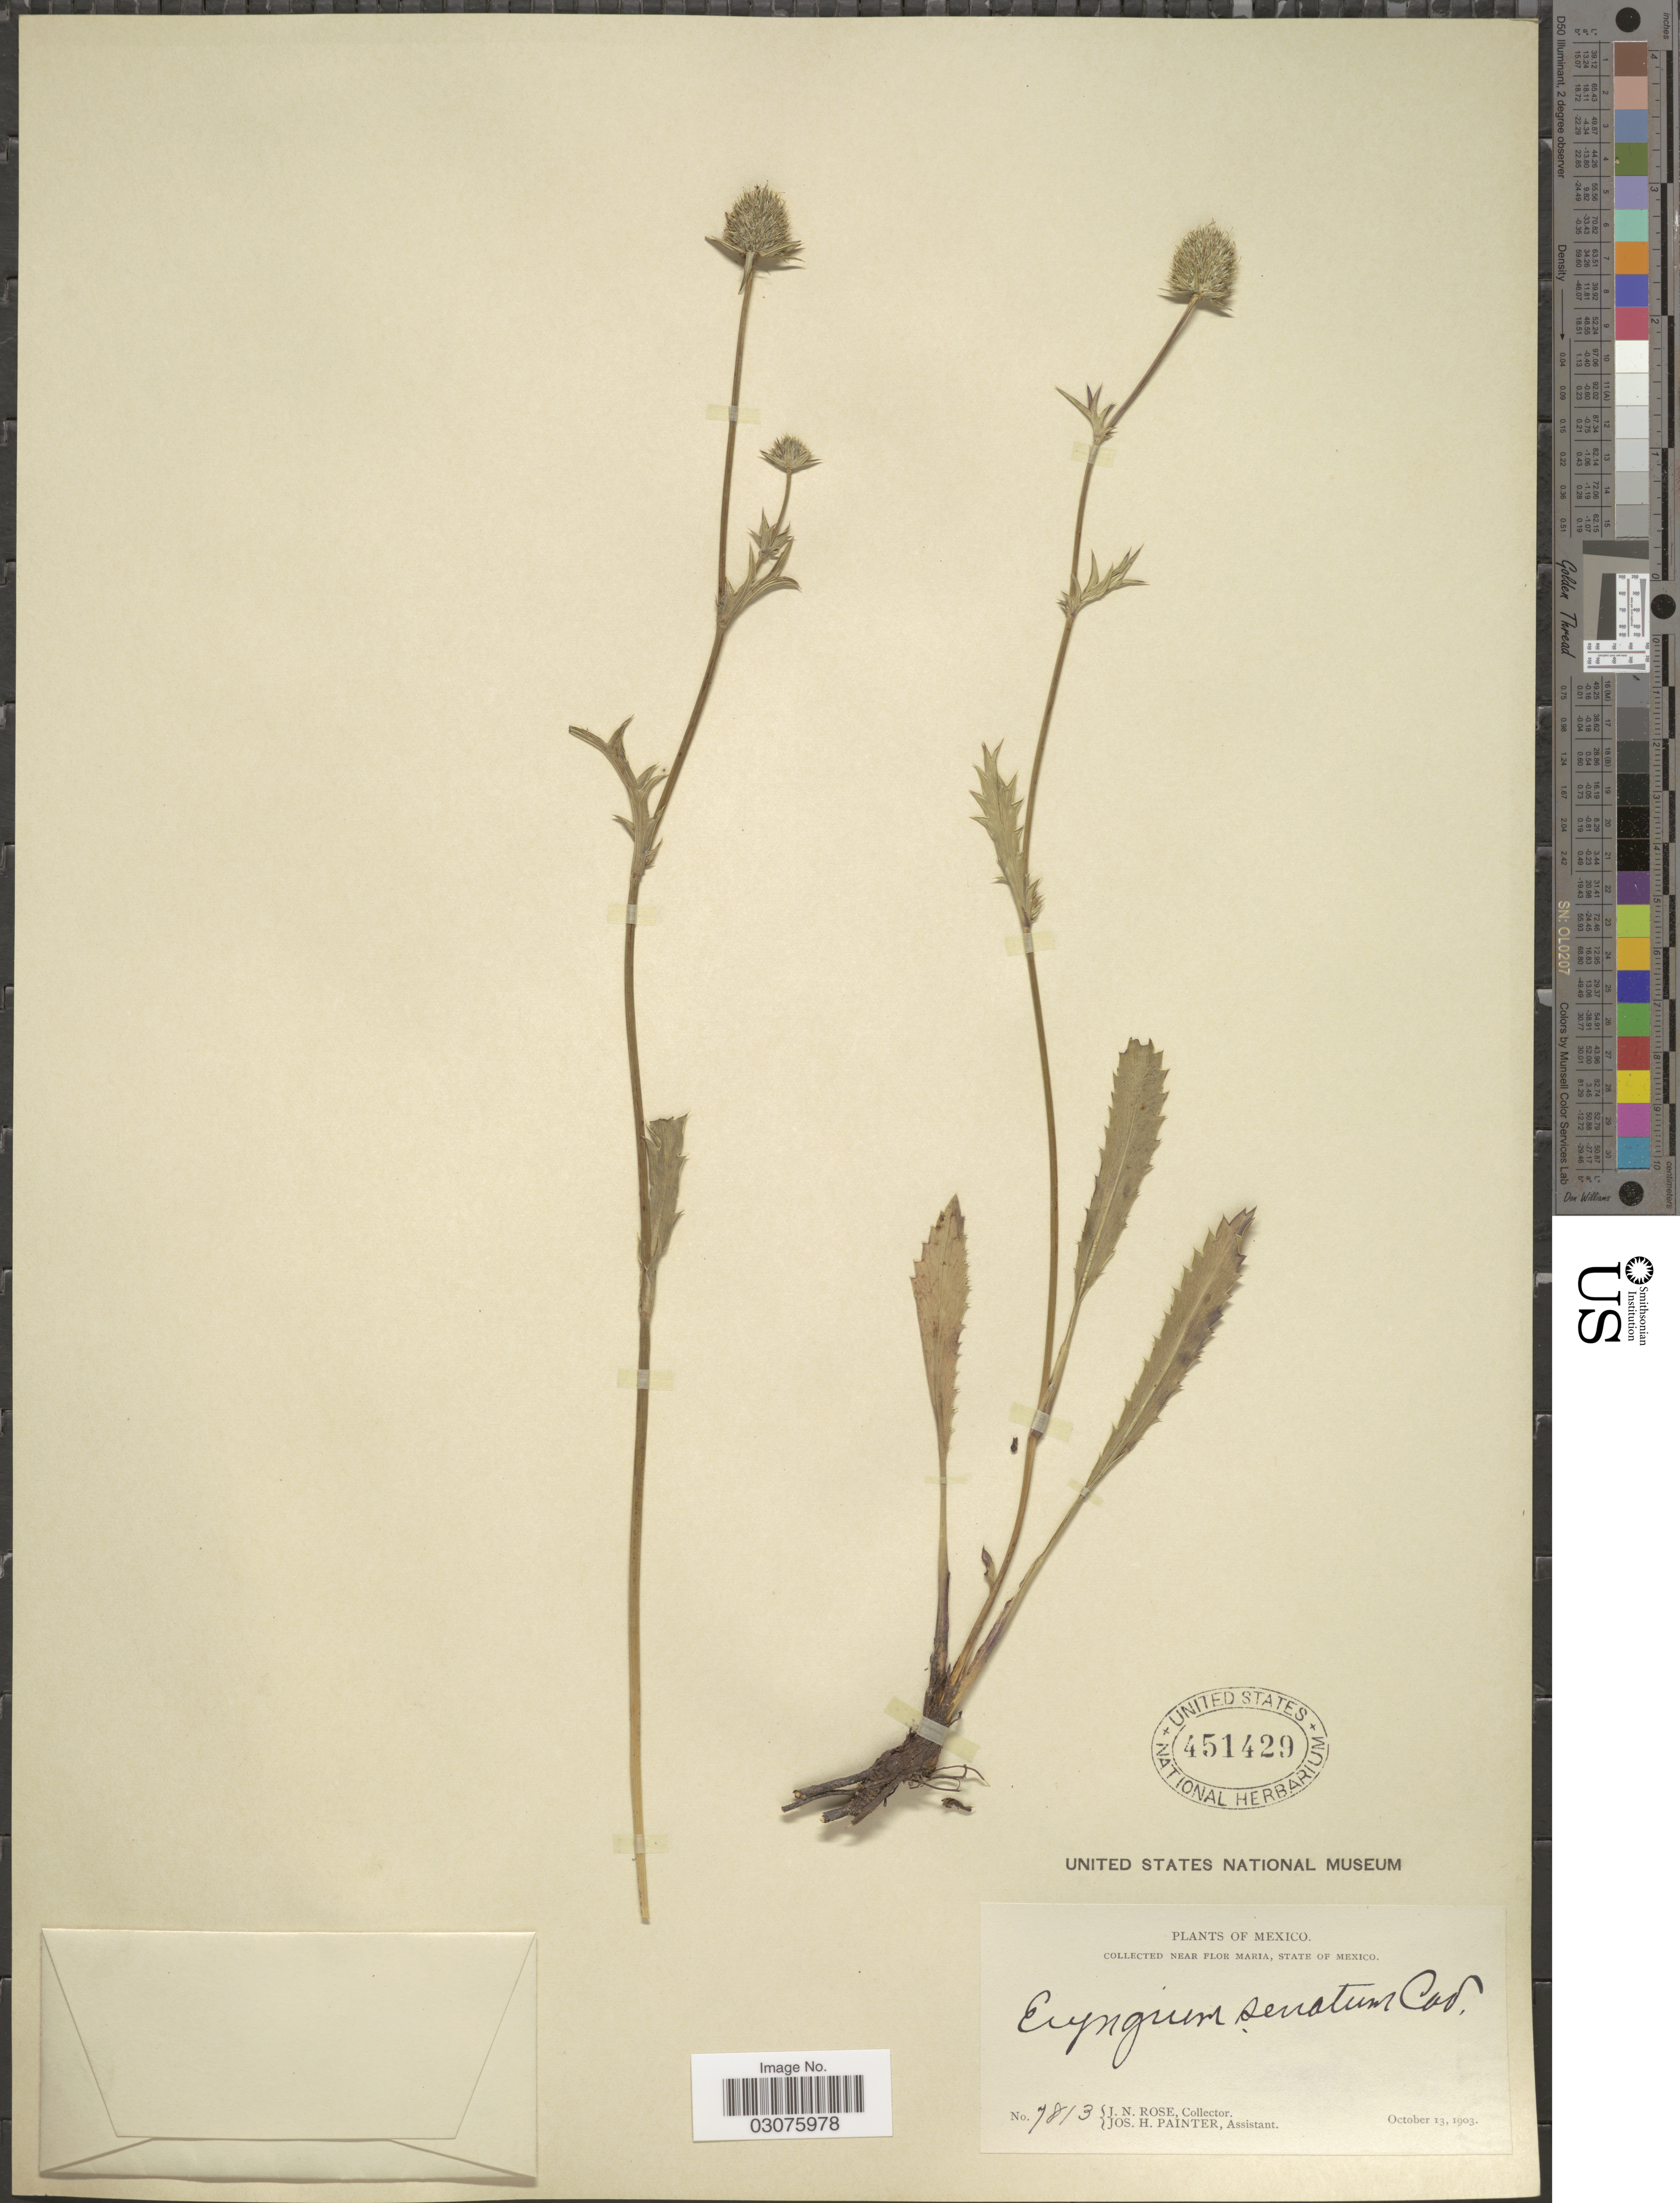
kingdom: Plantae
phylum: Tracheophyta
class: Magnoliopsida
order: Apiales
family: Apiaceae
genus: Eryngium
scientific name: Eryngium serratum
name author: Cav.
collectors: J. N. Rose & J. H. Painter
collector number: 7813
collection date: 1903-10-13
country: Mexico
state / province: México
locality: Collected near Flor Maria, State of Mexico.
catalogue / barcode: US 451429